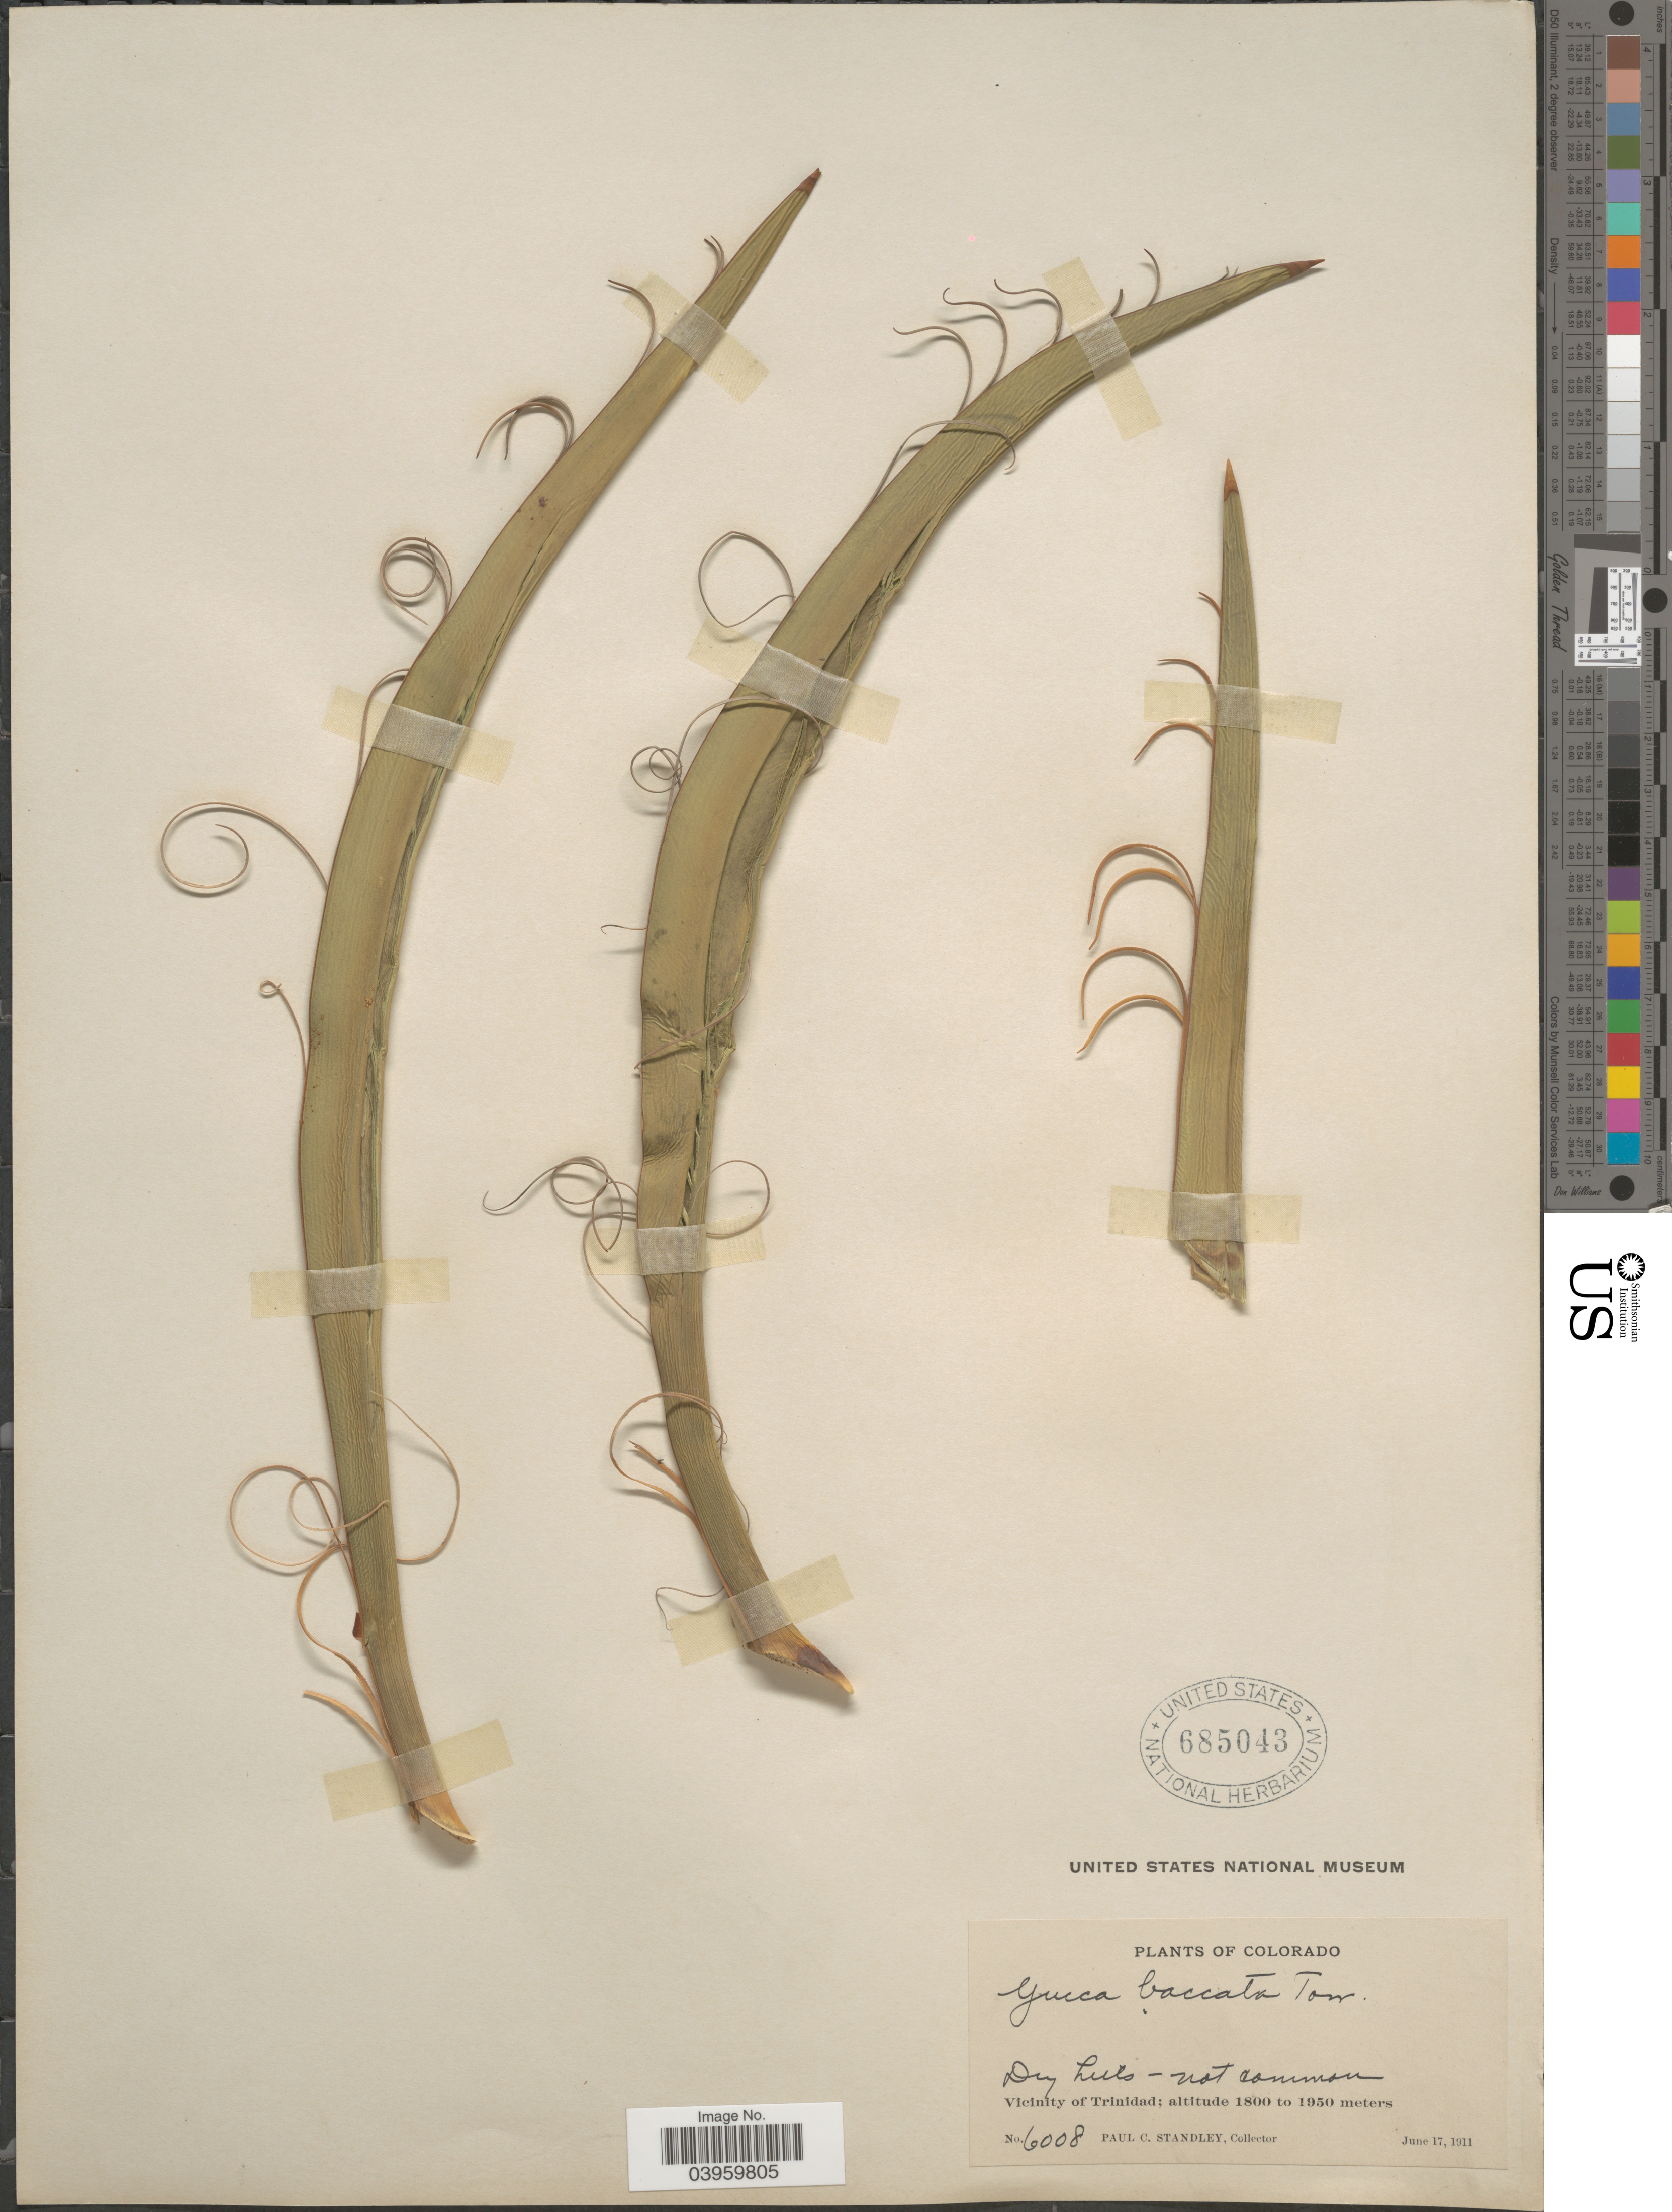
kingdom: Plantae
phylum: Tracheophyta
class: Liliopsida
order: Asparagales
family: Asparagaceae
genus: Yucca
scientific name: Yucca baccata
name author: Torr.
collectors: P. C. Standley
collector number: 6008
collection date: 1911-06-17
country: United States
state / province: Colorado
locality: Vicinity of Trinidad.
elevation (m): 1800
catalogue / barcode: US 685043